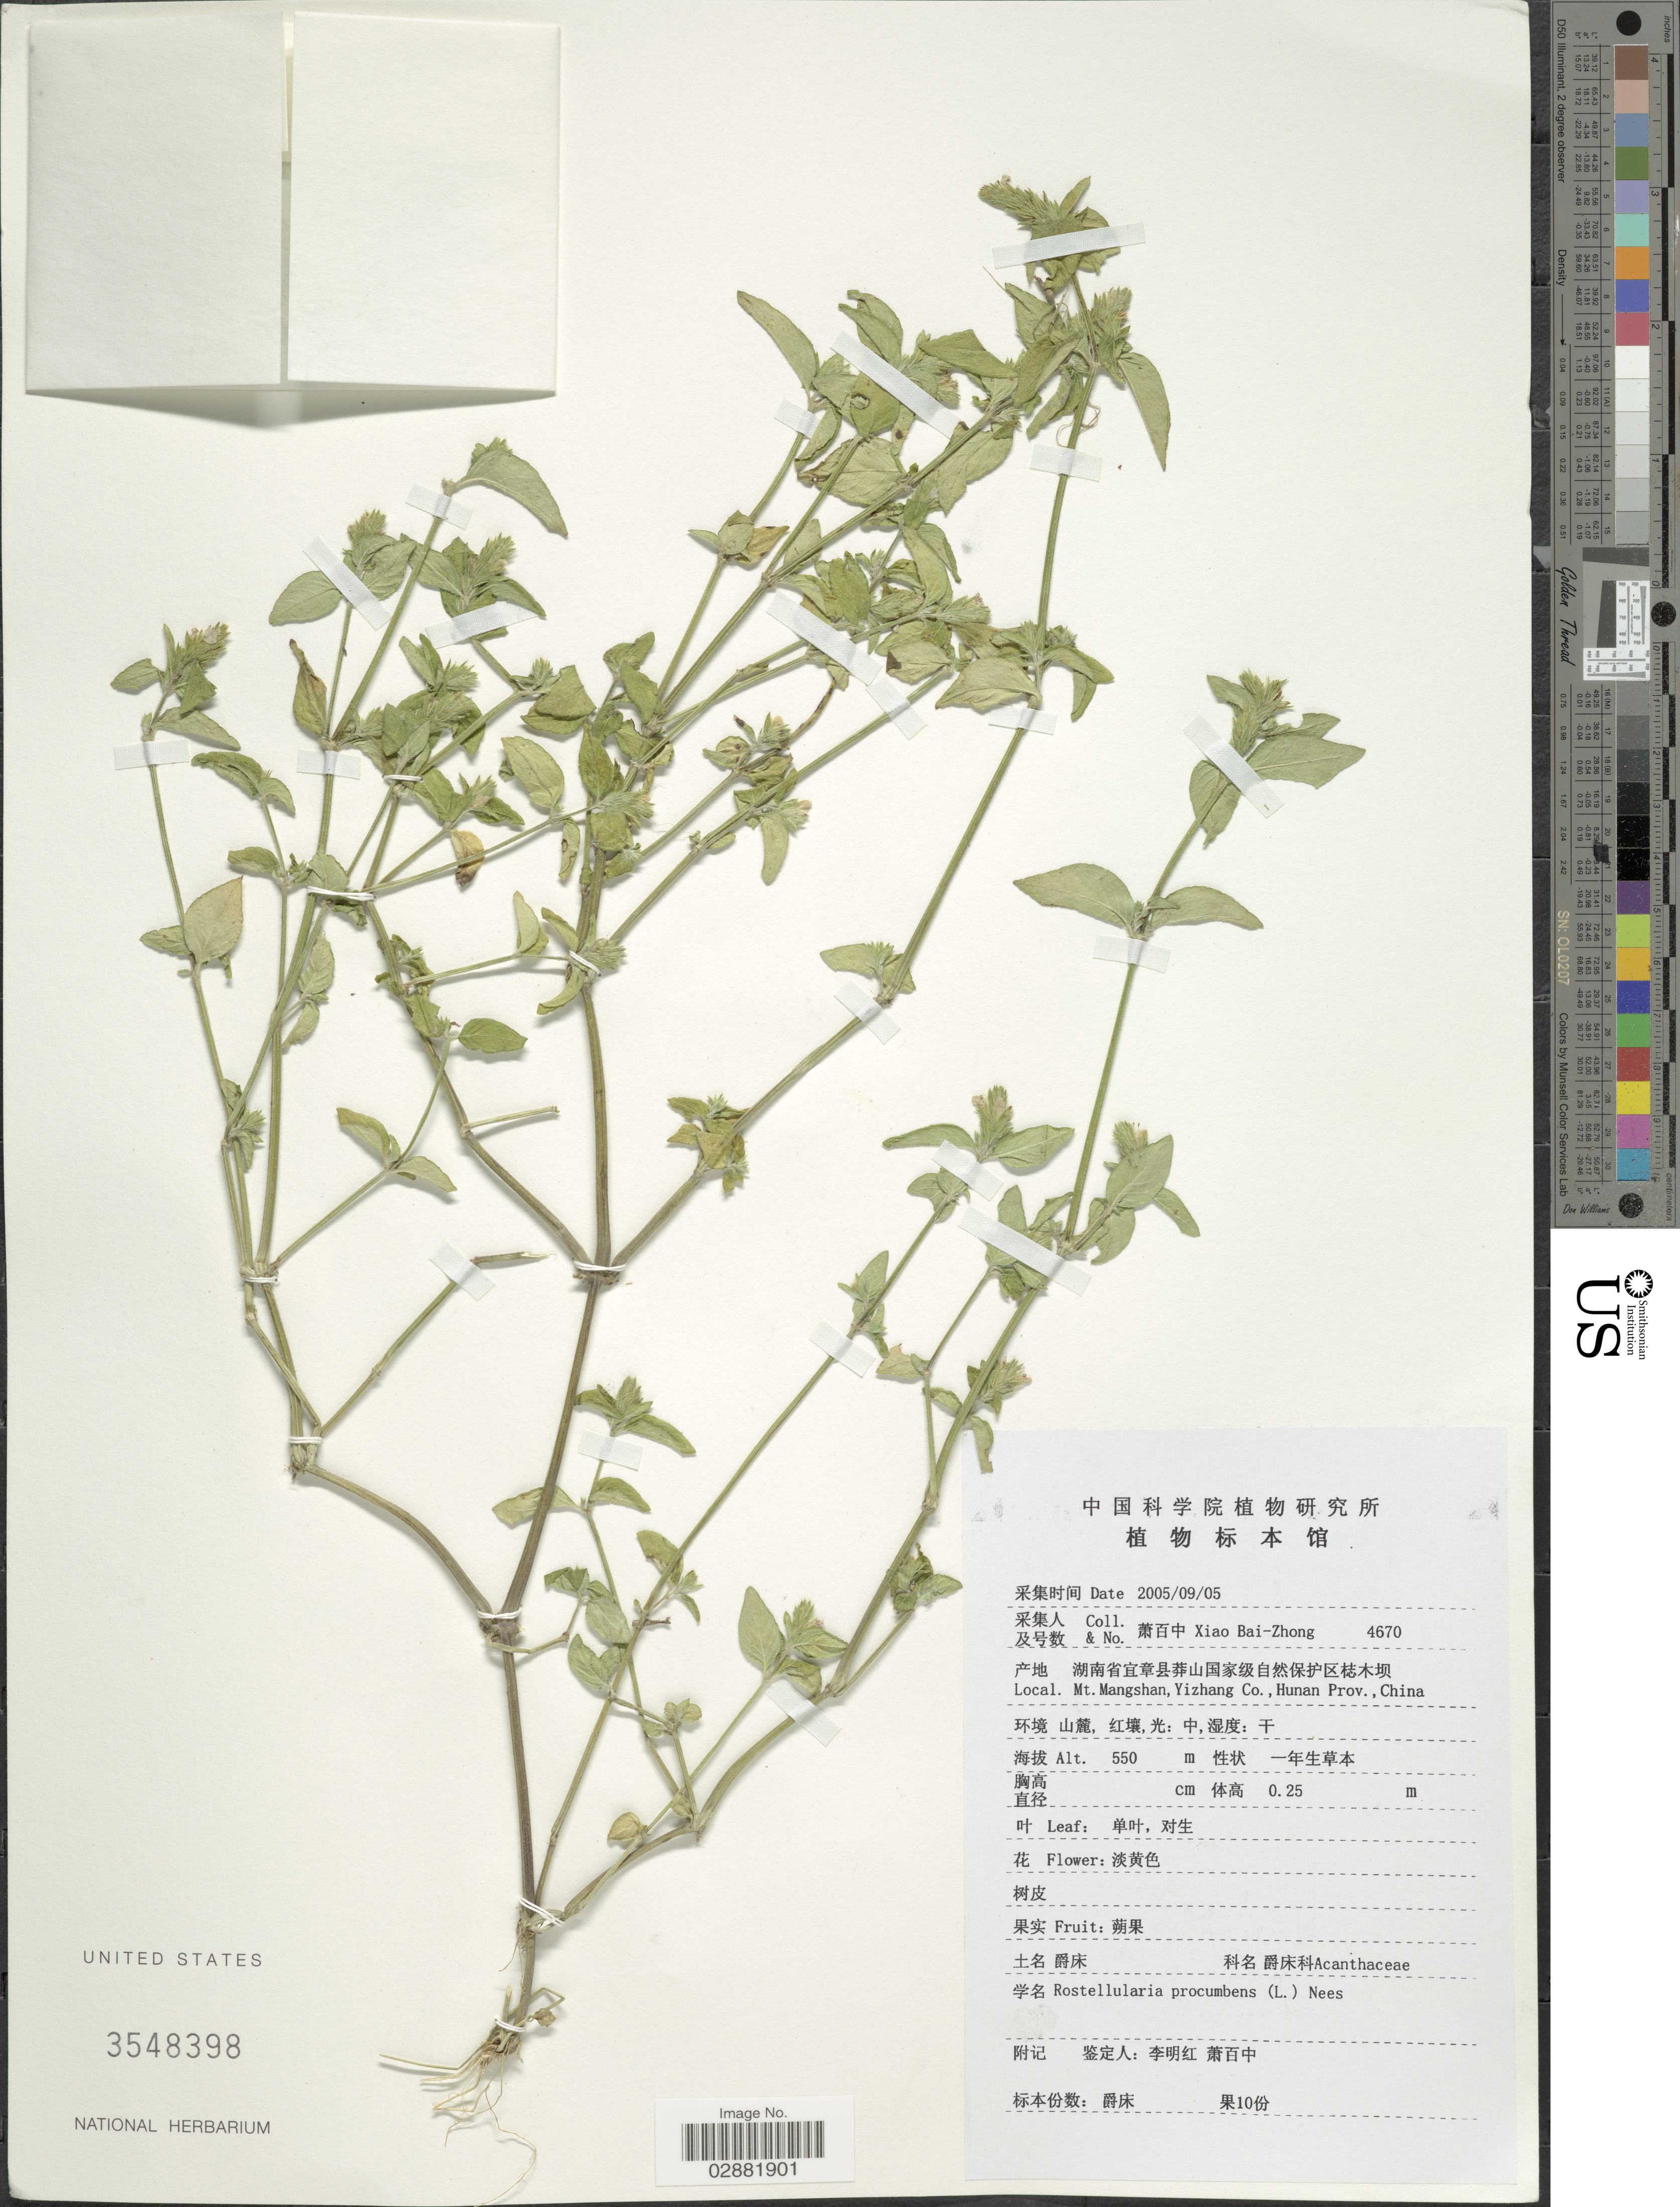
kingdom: Plantae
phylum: Tracheophyta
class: Magnoliopsida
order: Lamiales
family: Acanthaceae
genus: Justicia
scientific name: Justicia procumbens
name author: L.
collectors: B. Z. Xiao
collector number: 4670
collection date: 2005-09-05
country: China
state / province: Hunan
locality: X, Mt. Mangshan, Yizhang Co.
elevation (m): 550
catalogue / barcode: US 3548398